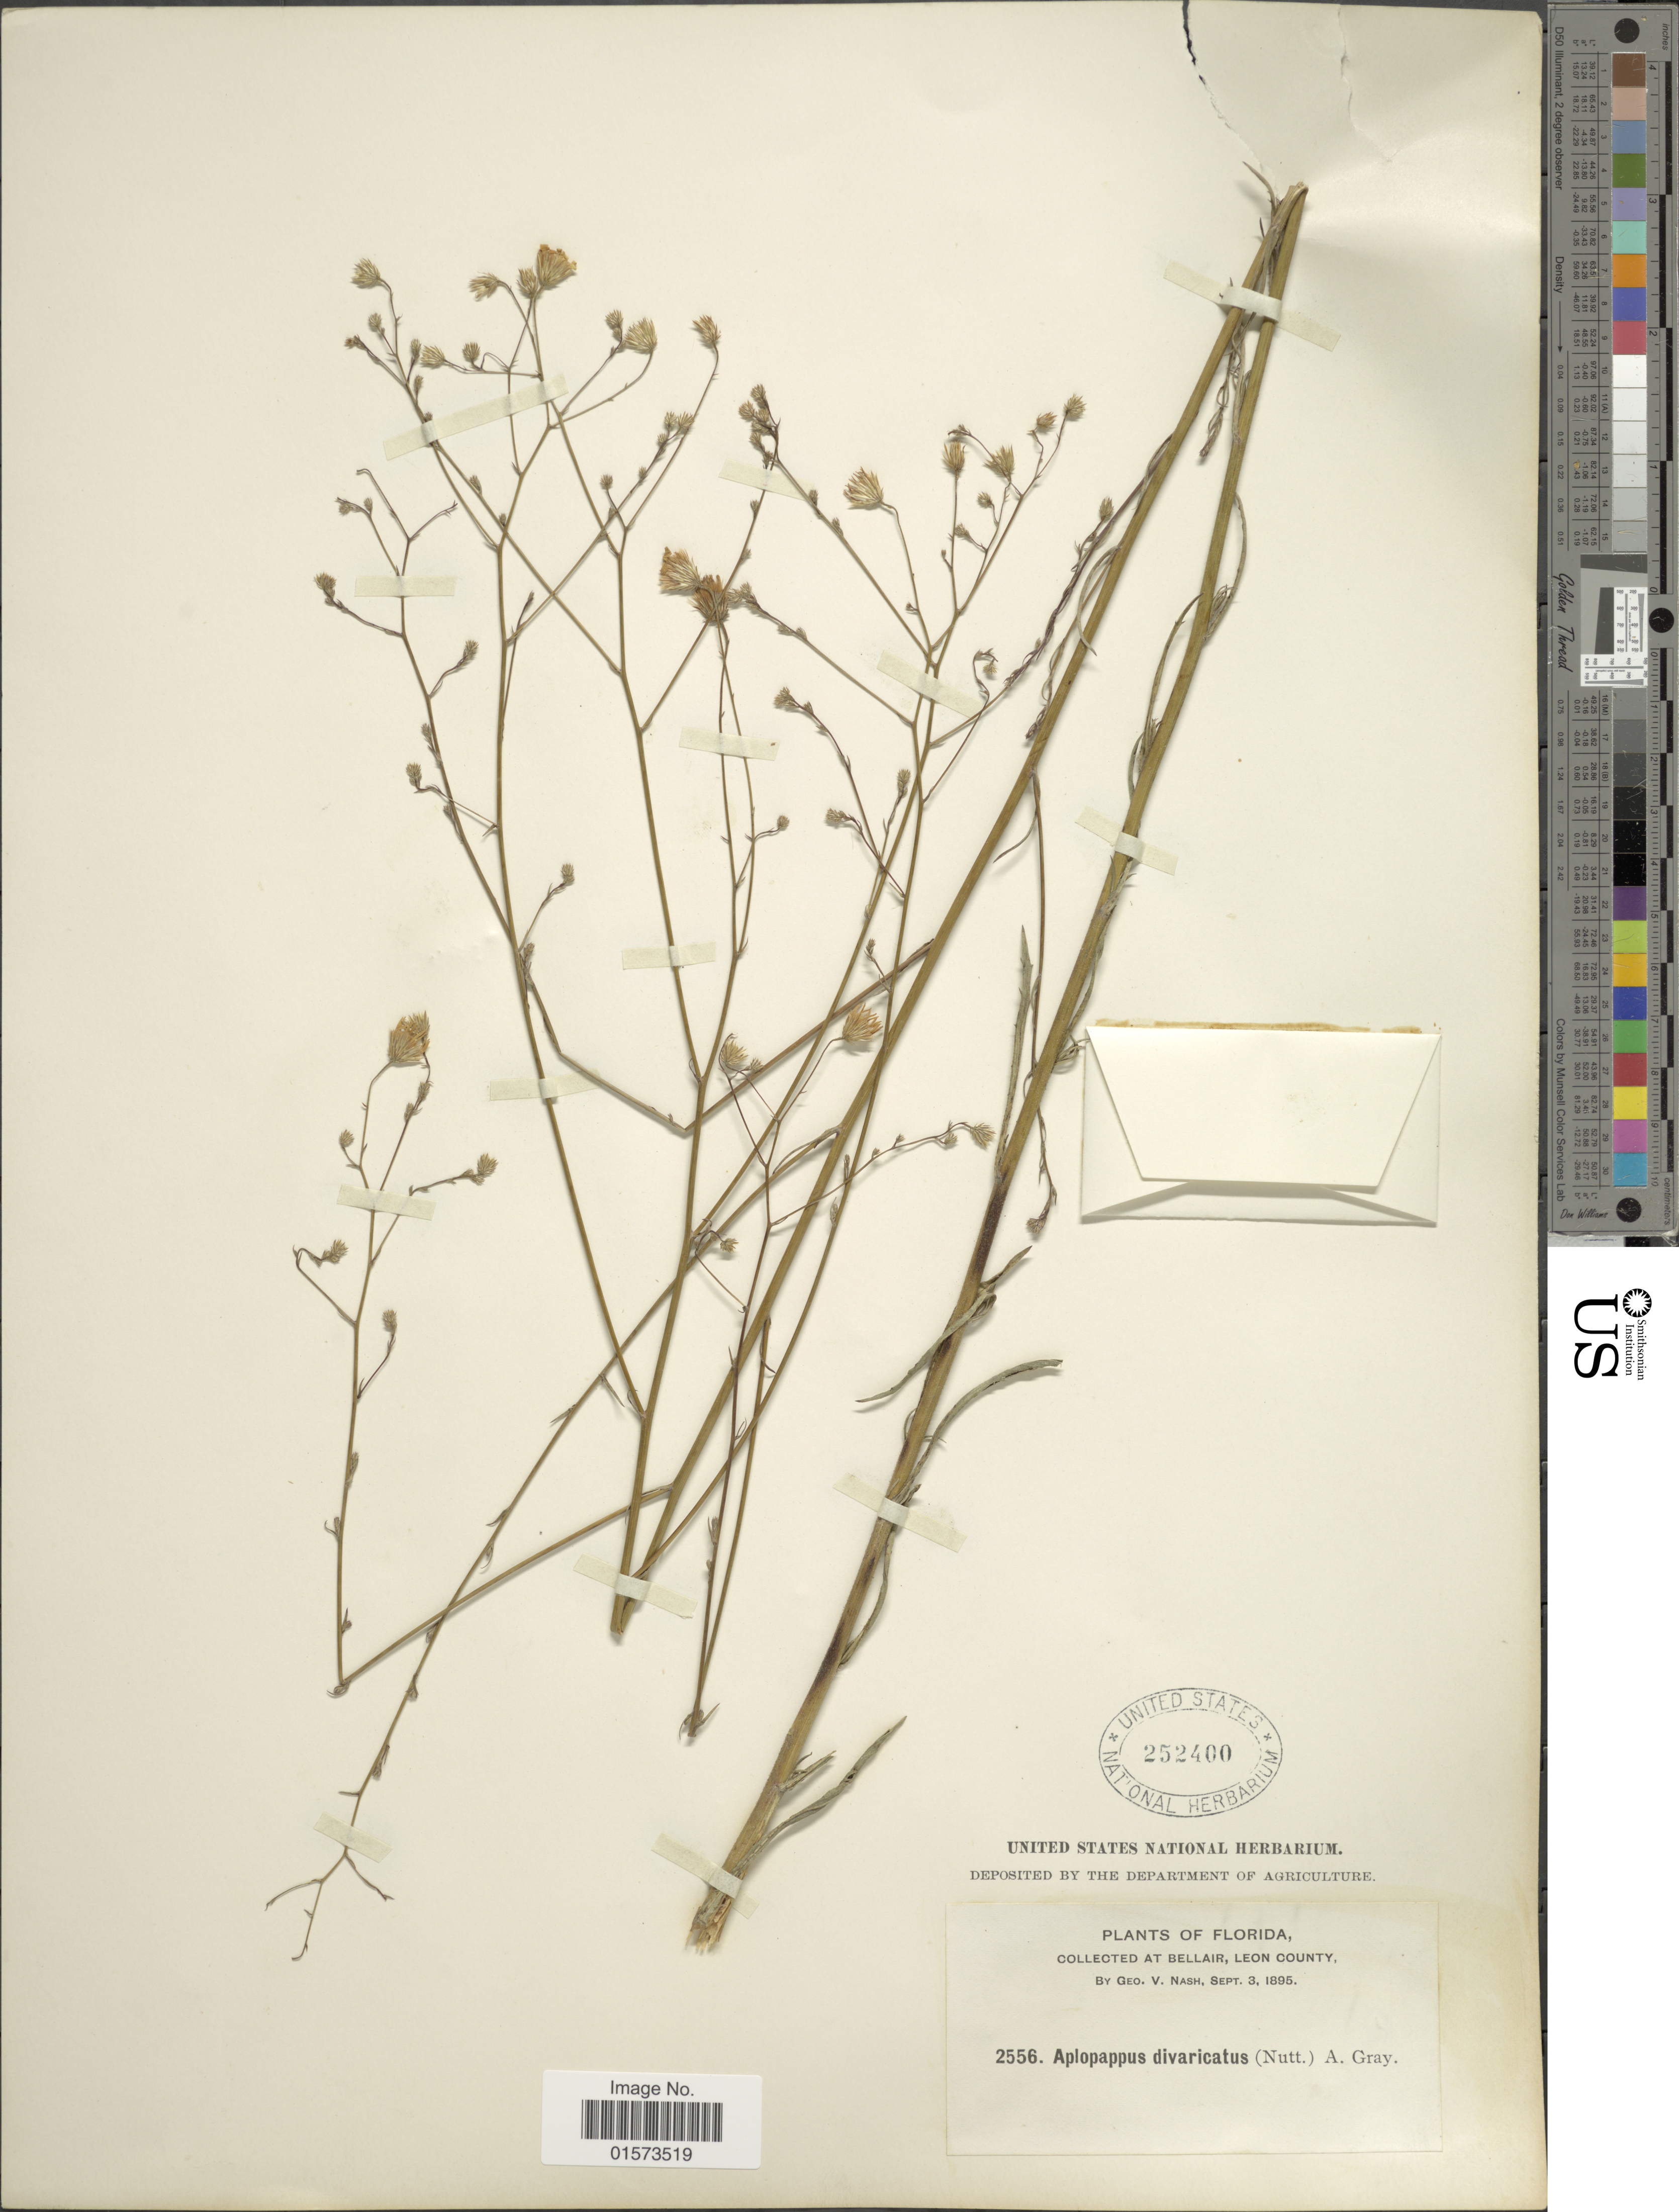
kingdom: Plantae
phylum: Tracheophyta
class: Magnoliopsida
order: Asterales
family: Asteraceae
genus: Croptilon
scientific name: Croptilon divaricatum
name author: (Nutt.) Raf.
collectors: G. V. Nash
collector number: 2556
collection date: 1895-09-03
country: United States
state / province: Florida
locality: Bellair, Leon County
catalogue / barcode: US 252400